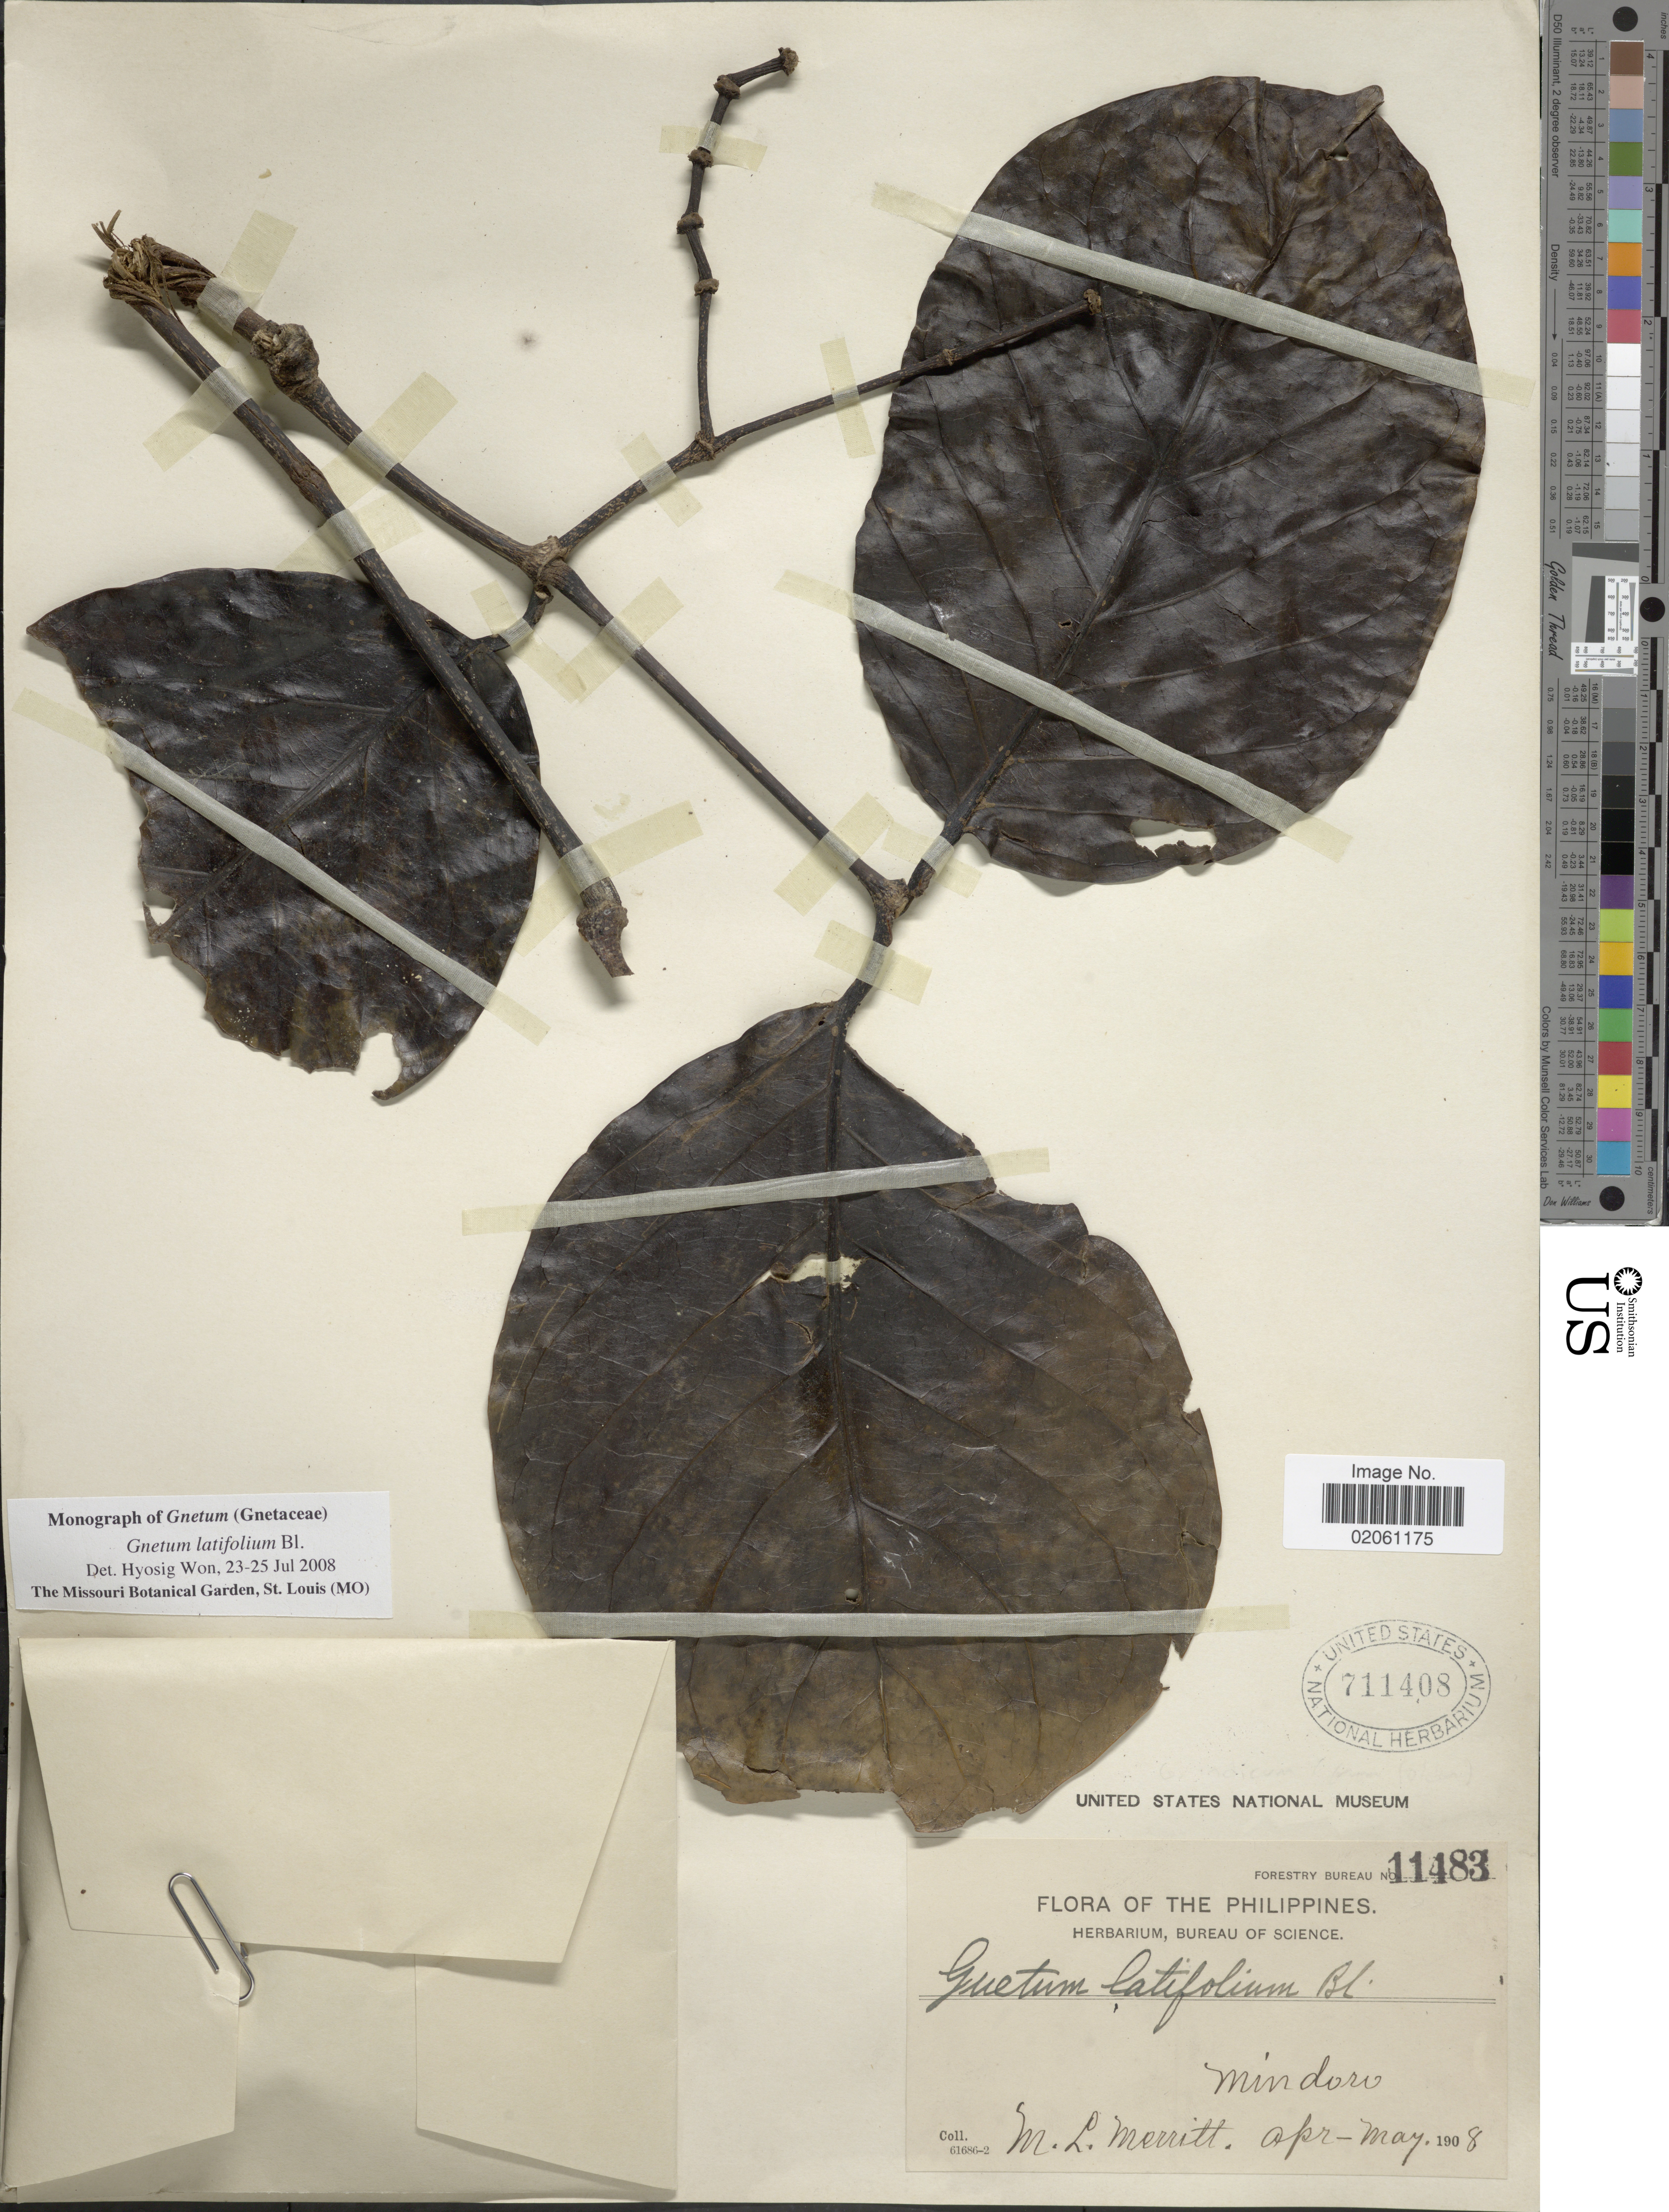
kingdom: Plantae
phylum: Tracheophyta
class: Gnetopsida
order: Gnetales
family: Gnetaceae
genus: Gnetum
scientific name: Gnetum indicum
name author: (Lour.) Merr.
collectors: M. L. Merritt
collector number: Forestry Bureau 11483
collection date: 1908-04/1908-05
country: Philippines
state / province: Mimaropa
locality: Mindoro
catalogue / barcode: US 711408